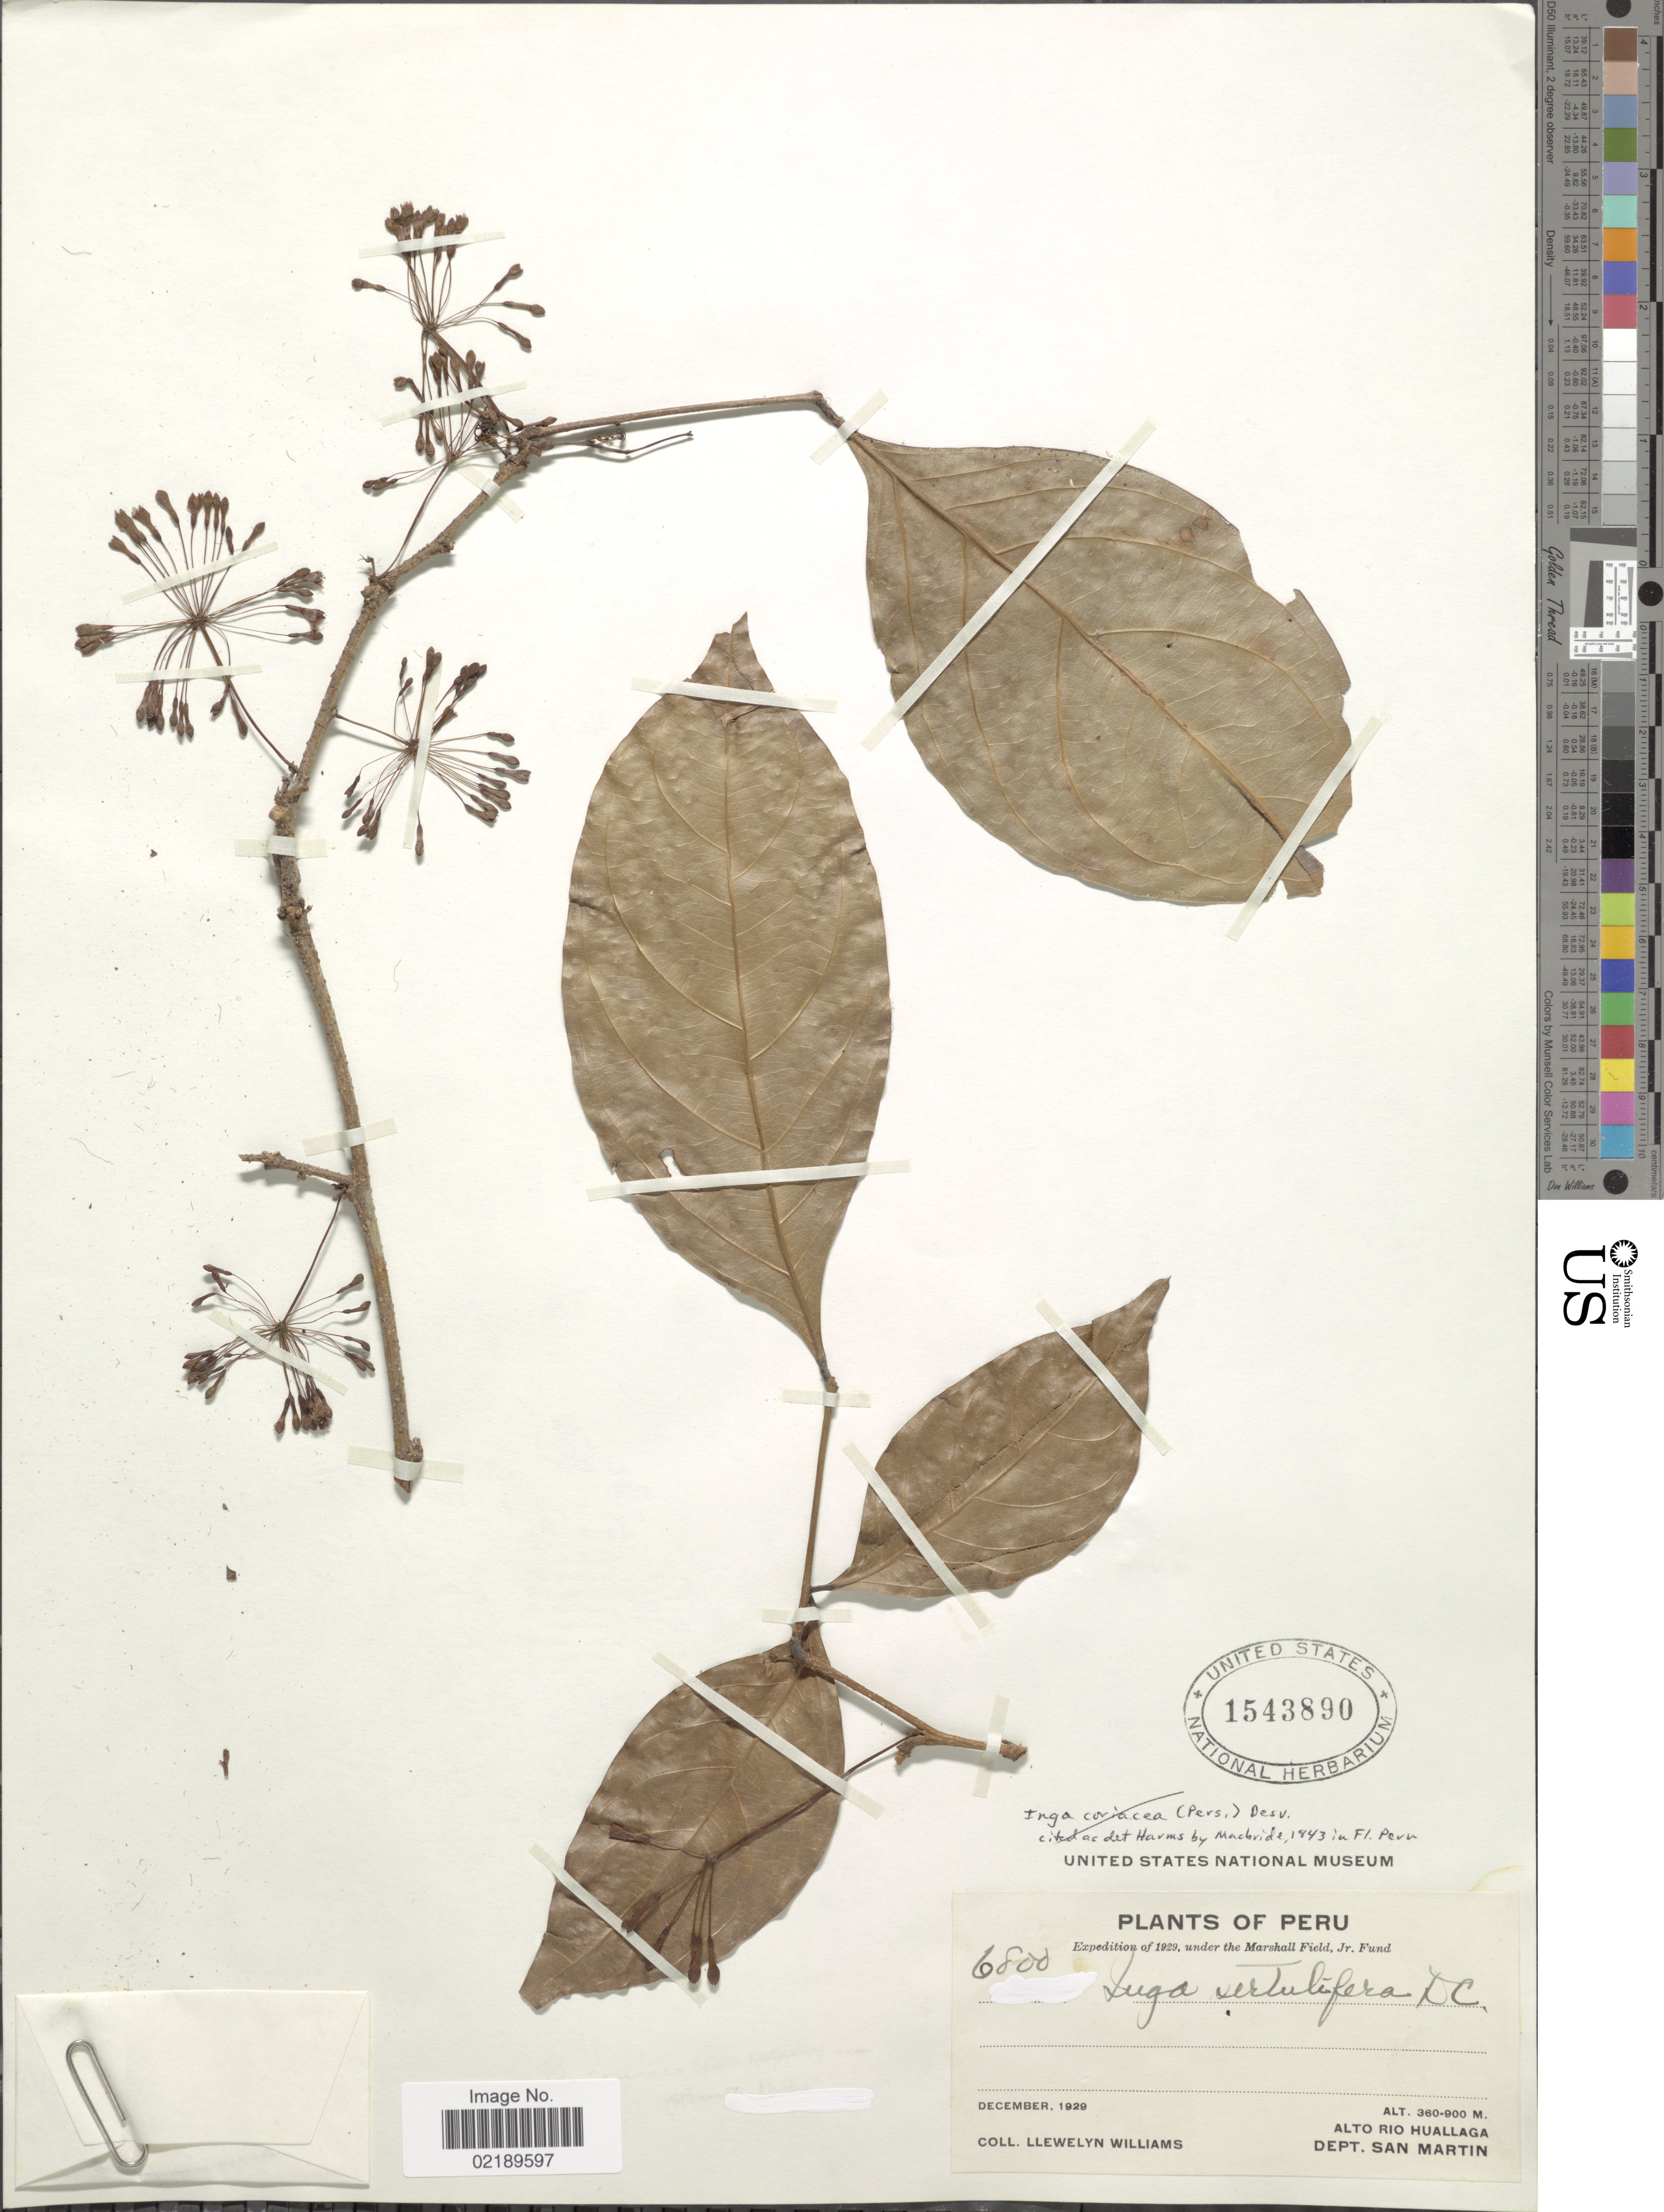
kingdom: Plantae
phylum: Tracheophyta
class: Magnoliopsida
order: Fabales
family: Fabaceae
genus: Inga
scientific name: Inga sertulifera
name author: DC.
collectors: Ll. Williams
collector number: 6800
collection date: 1929-12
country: Peru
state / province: San Martín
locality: Alto Rio Huallaga.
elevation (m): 360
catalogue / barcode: US 1543890